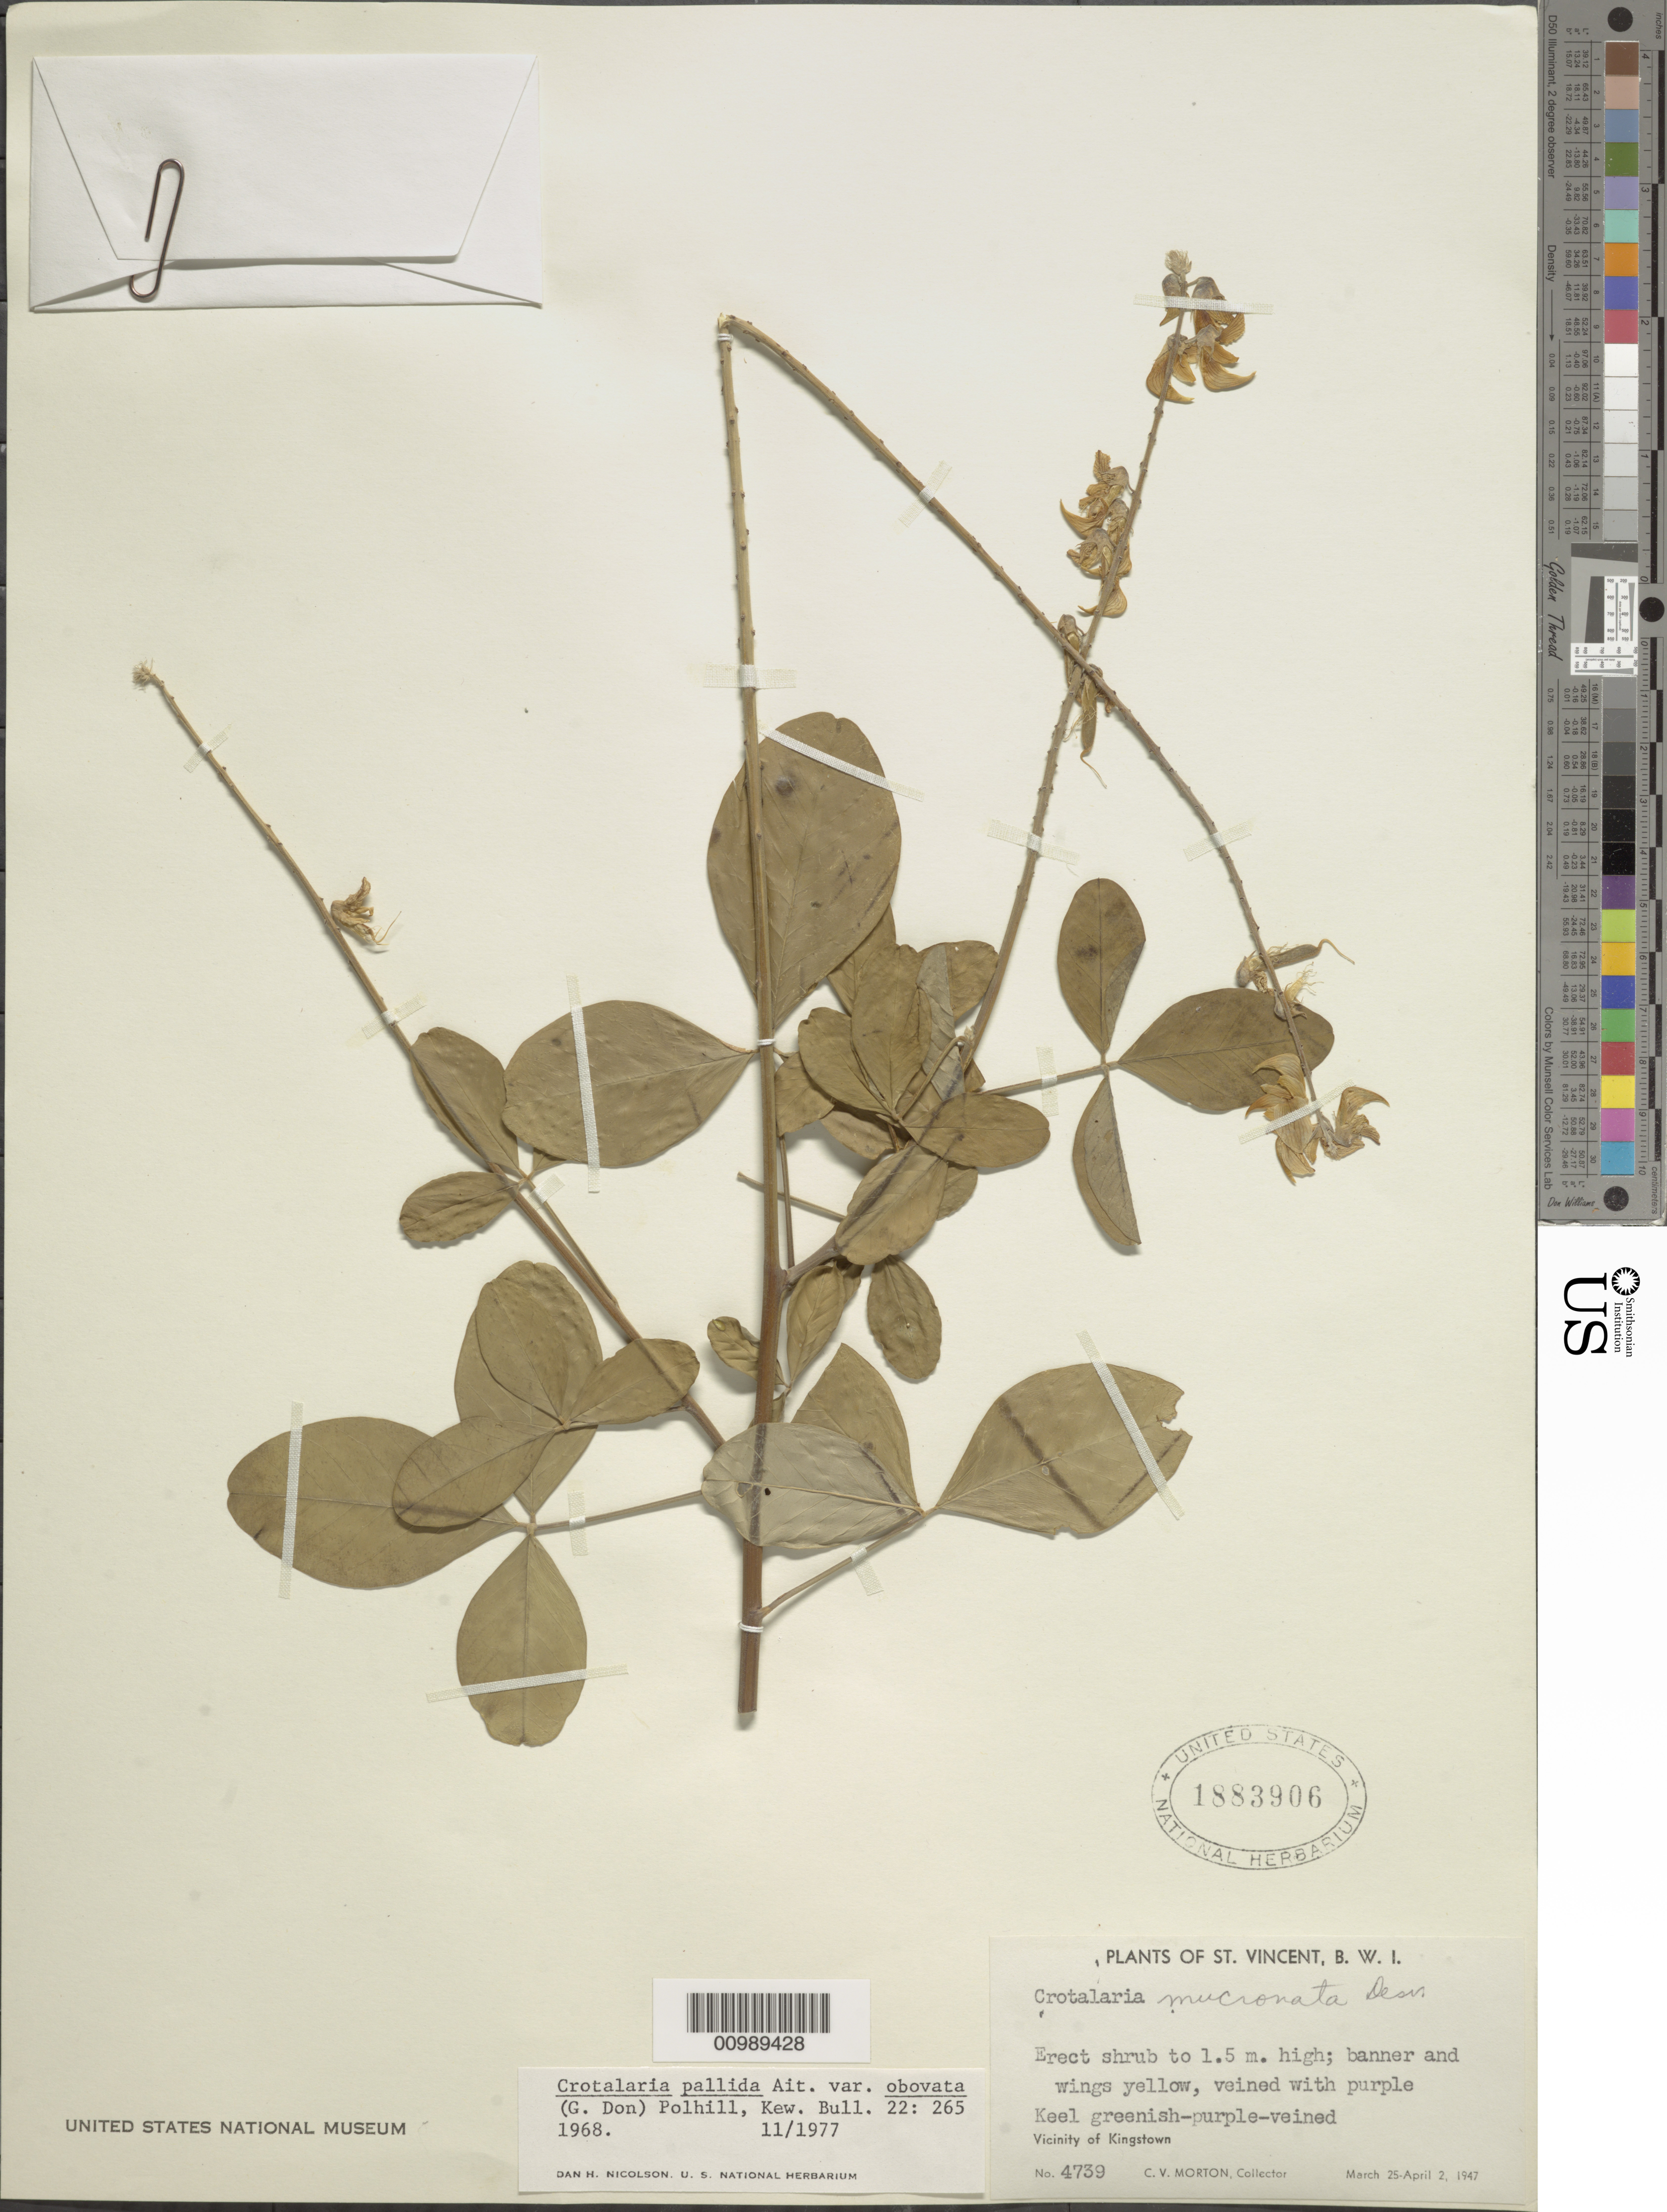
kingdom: Plantae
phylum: Tracheophyta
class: Magnoliopsida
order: Fabales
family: Fabaceae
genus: Crotalaria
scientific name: Crotalaria pallida var. obovata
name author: (G. Don) Polhill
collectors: C. V. Morton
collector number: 4739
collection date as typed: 25 Mar 1947 to 02 Apr 1947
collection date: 1947-03-25/1947-04-02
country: St. Vincent - Grenadines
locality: Kingstown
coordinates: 0 N, 0 E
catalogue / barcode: US 1883906